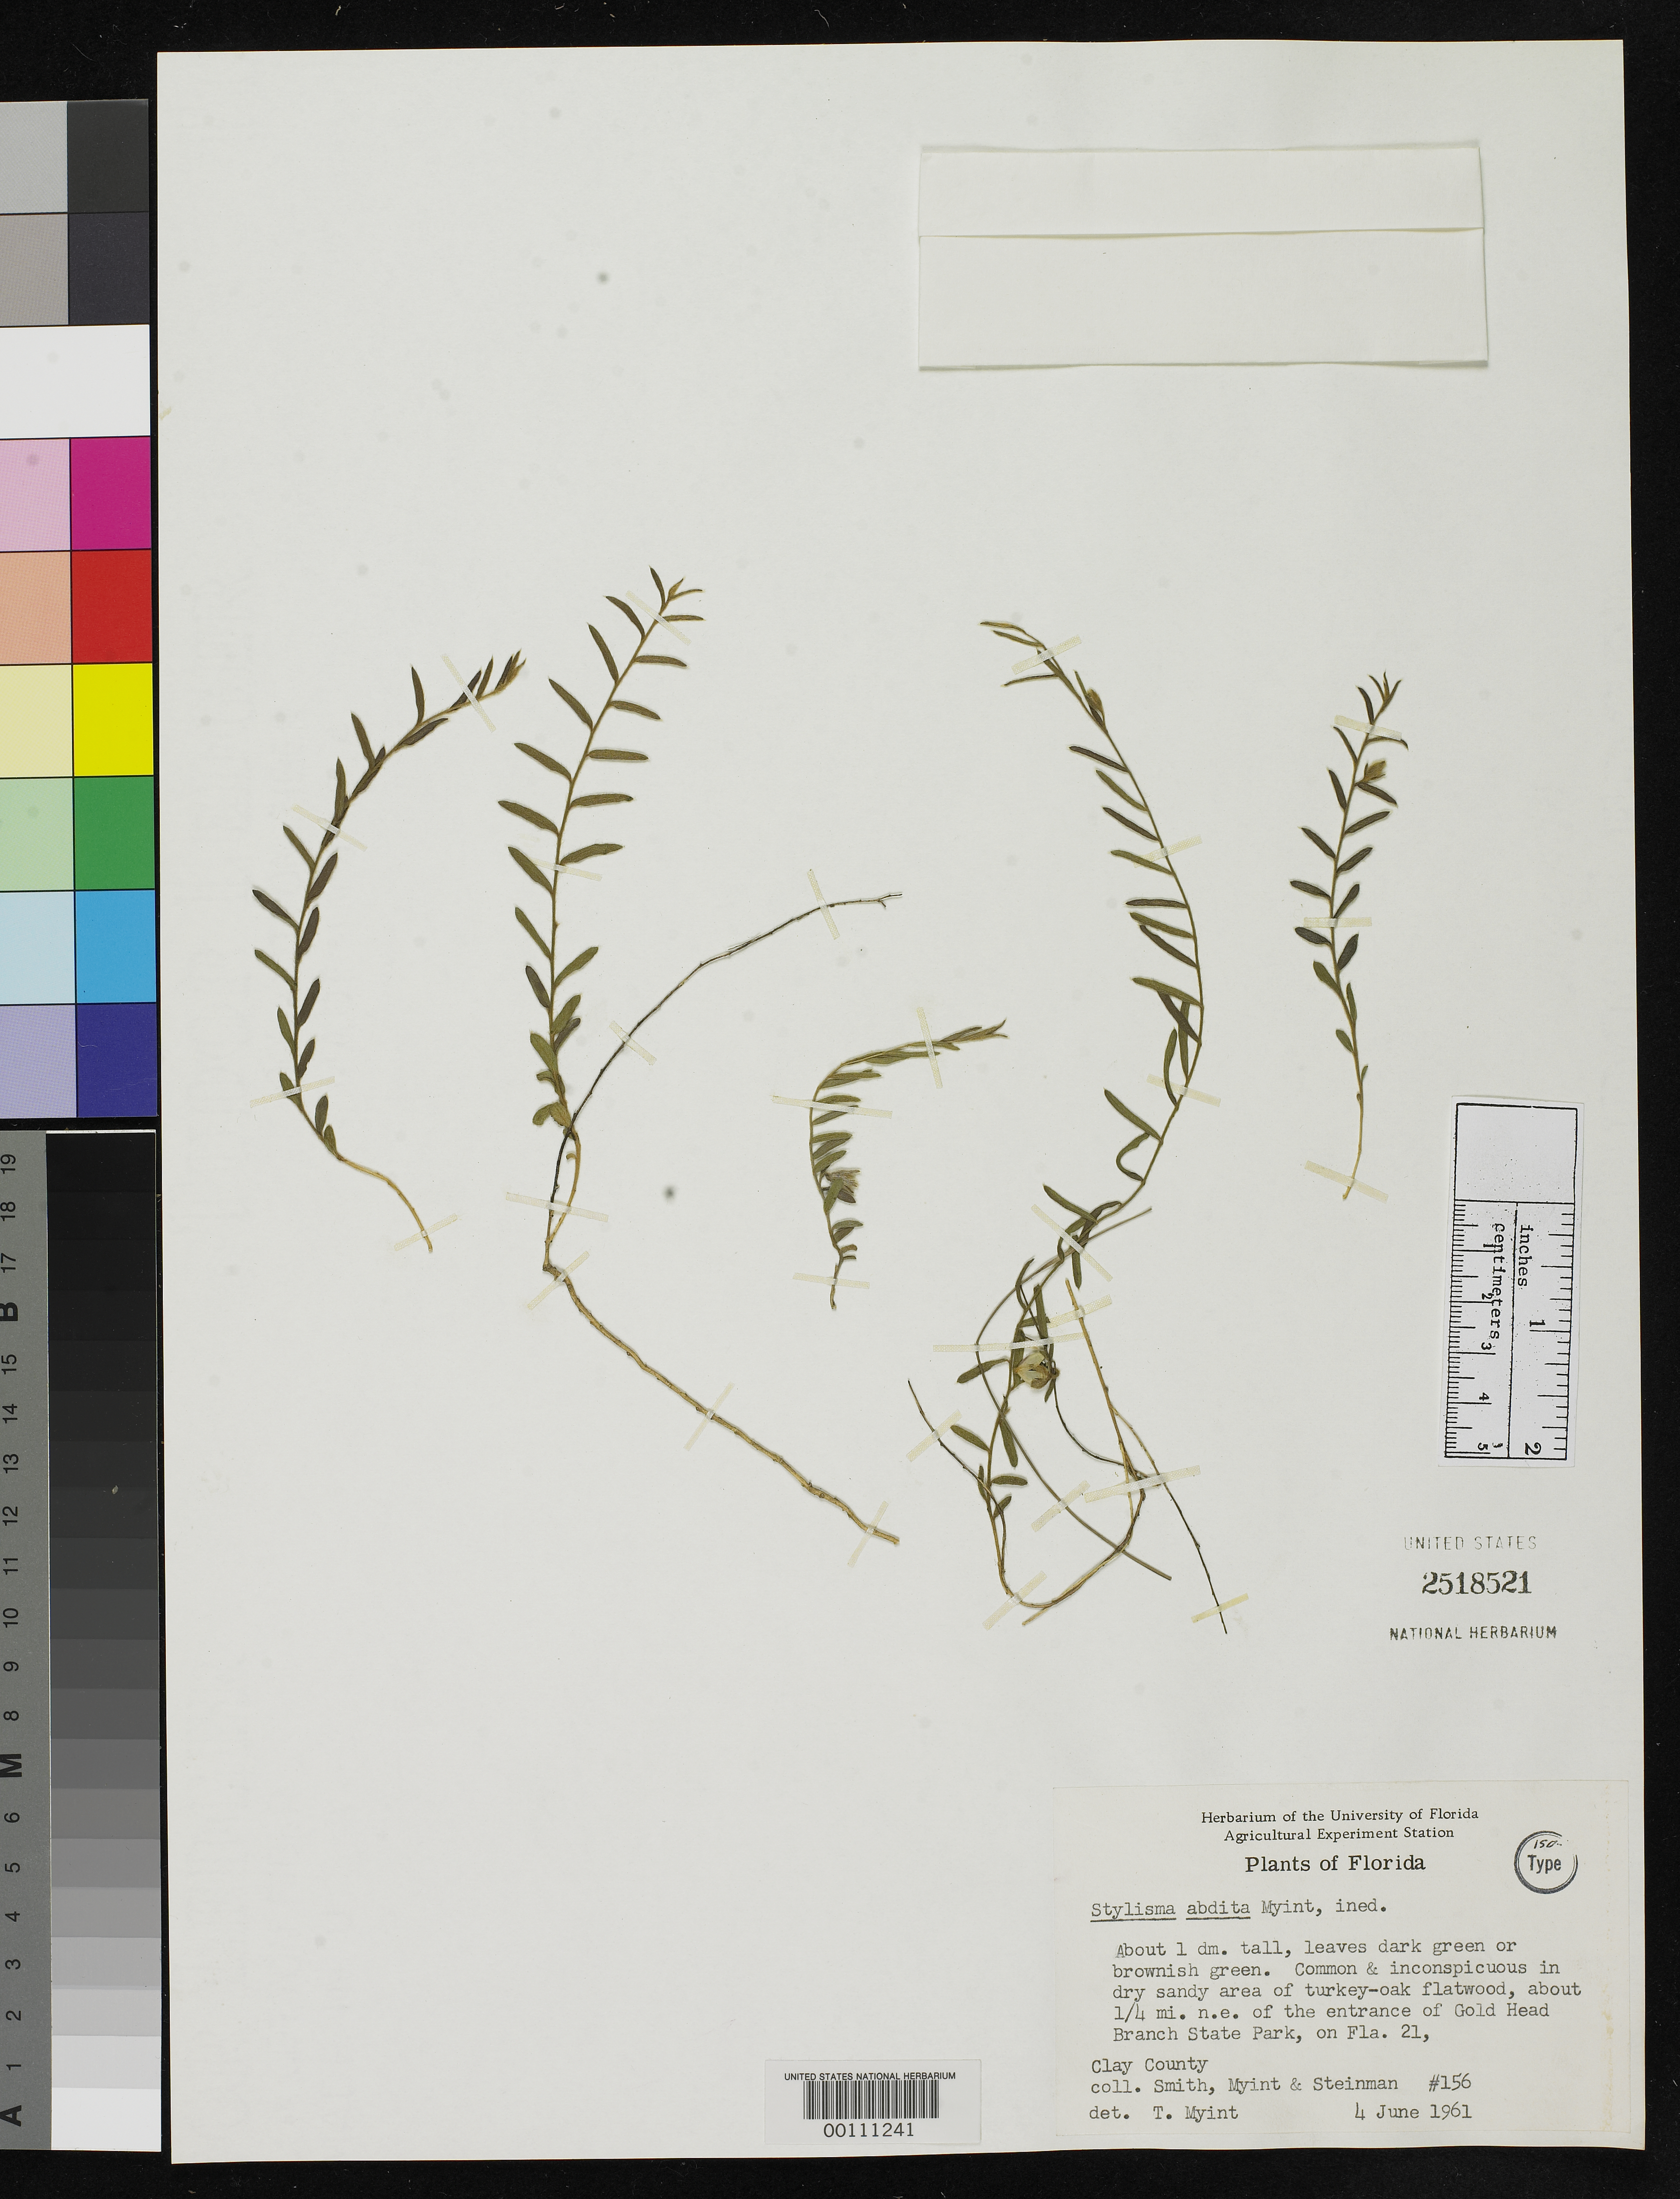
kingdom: Plantae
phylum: Tracheophyta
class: Magnoliopsida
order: Solanales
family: Convolvulaceae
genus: Stylisma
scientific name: Stylisma abdita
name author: Myint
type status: Isotype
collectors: T. Myint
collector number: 156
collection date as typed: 04 Jun 1961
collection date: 1961-06-04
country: United States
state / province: Florida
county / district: Clay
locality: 1/4 mi. NE of entrance to Gold Head Branch State Park.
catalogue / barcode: US 2518521